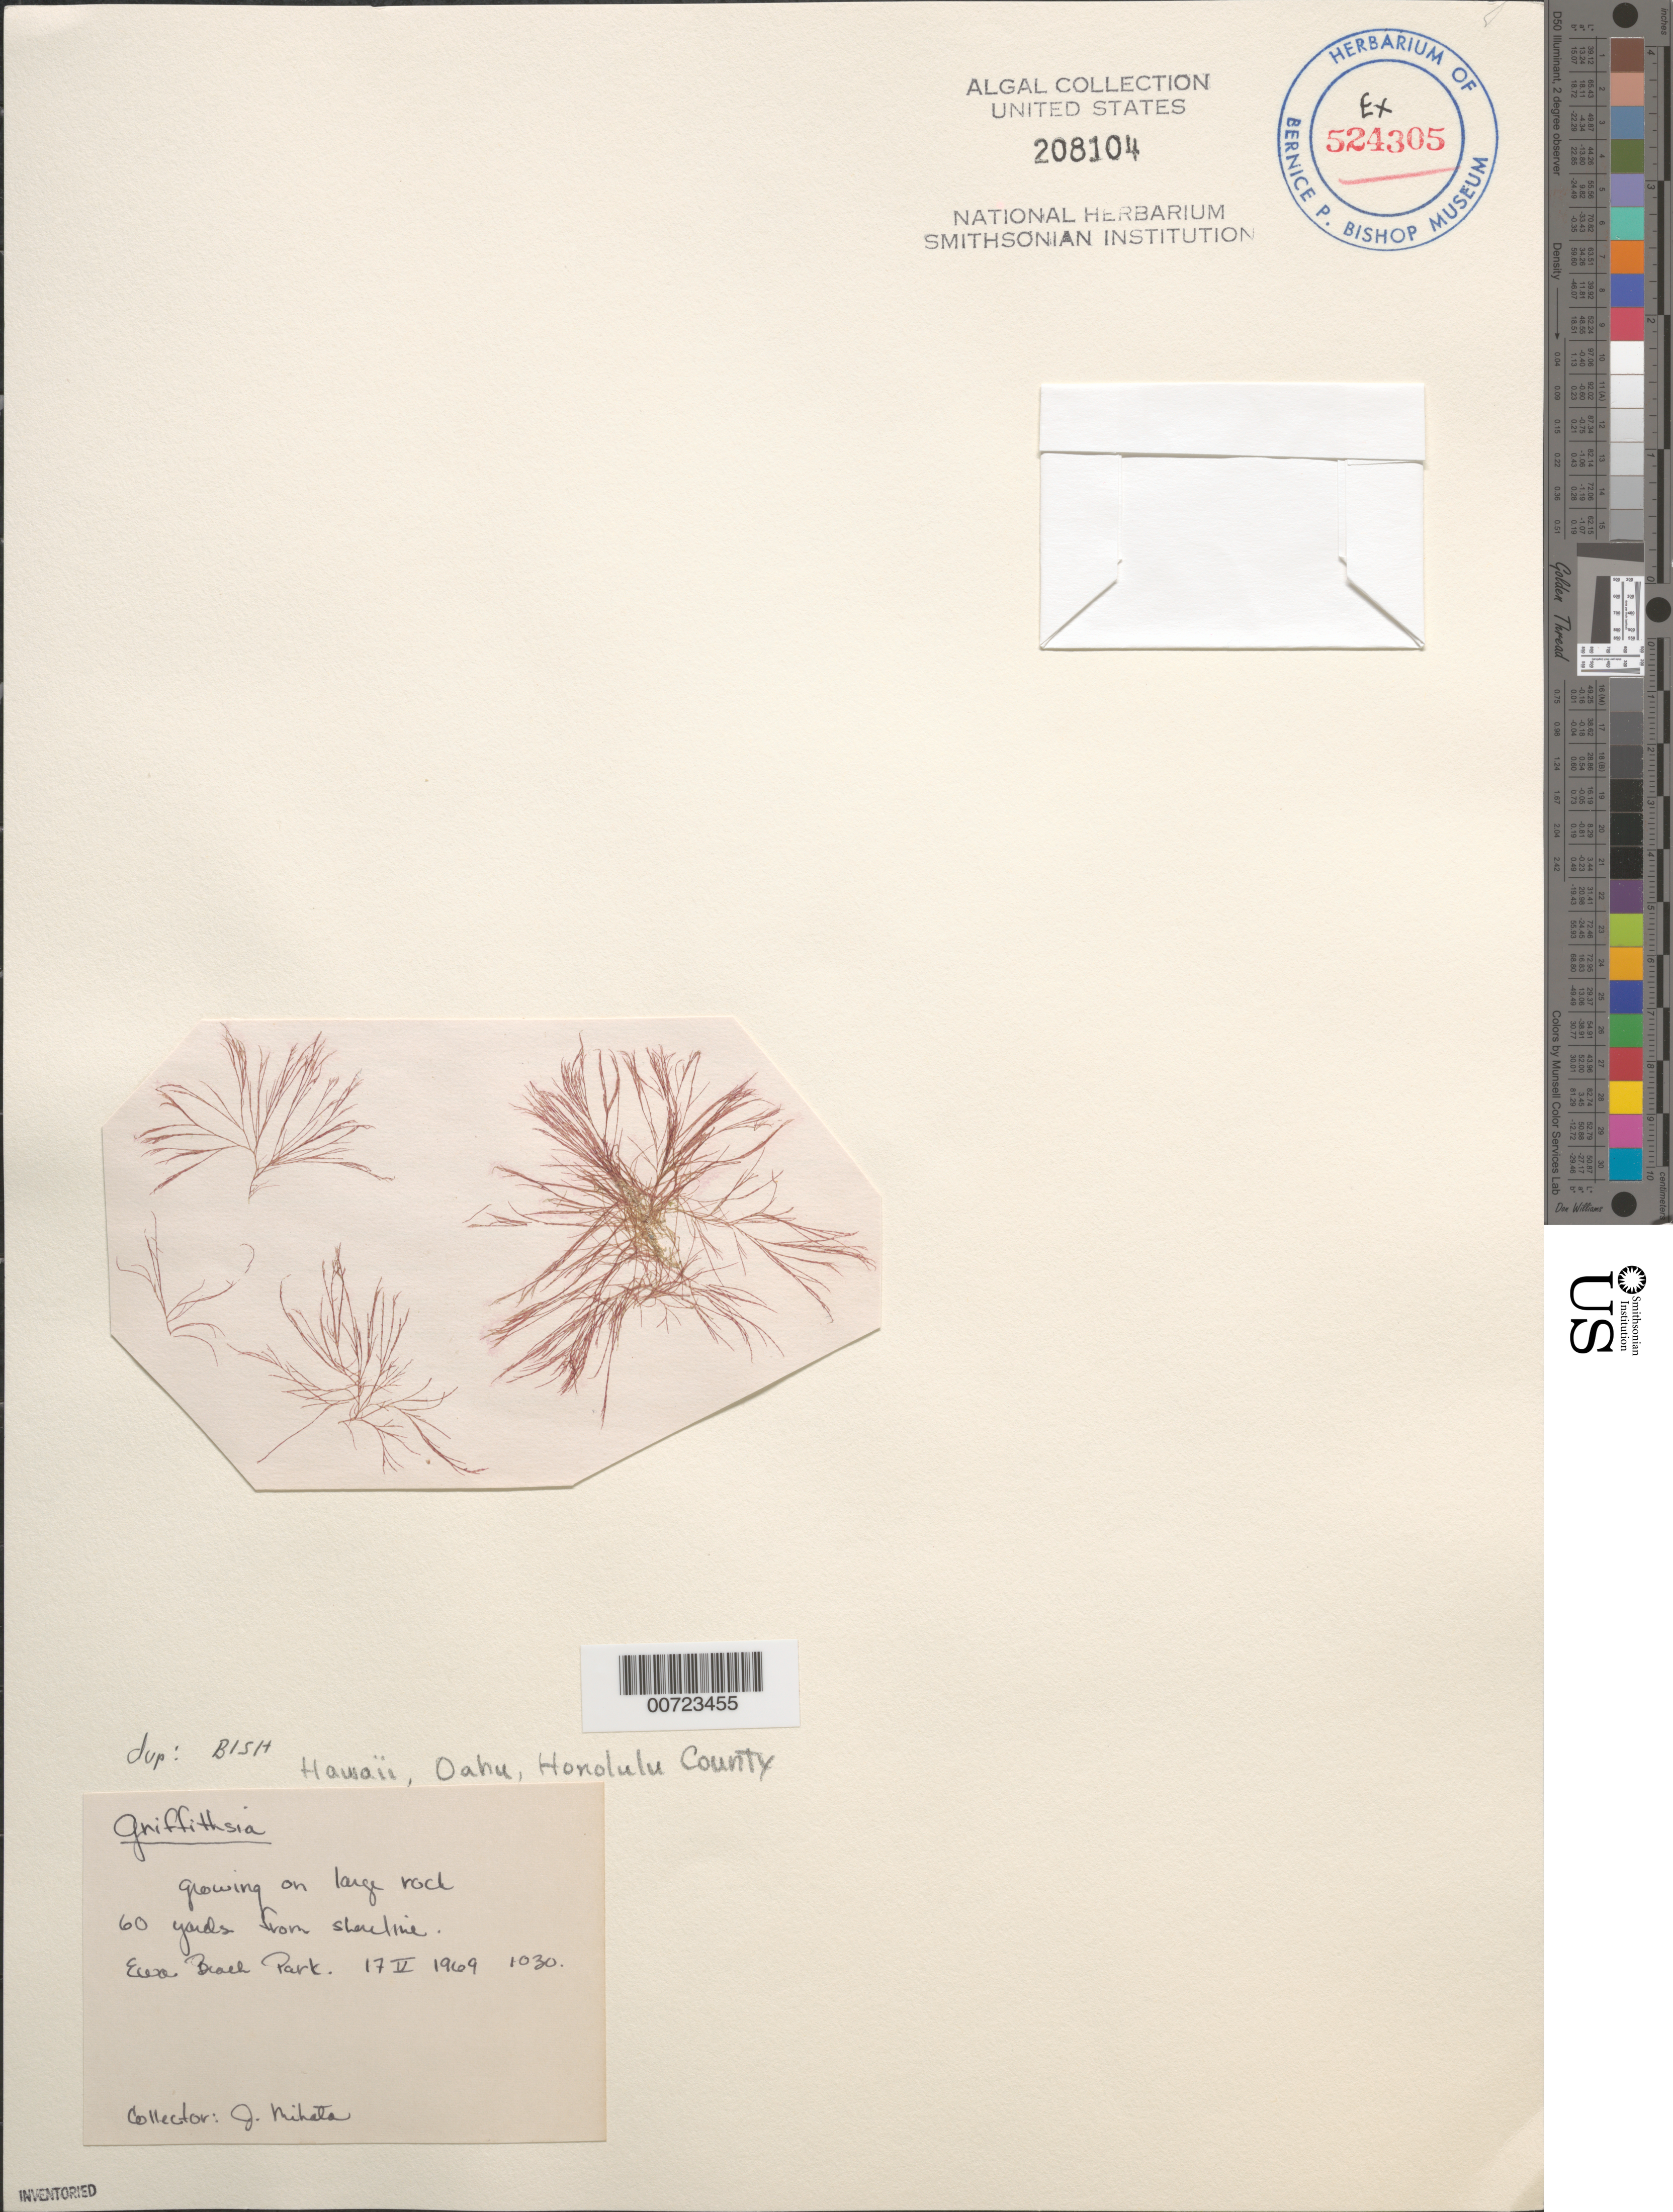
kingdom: Plantae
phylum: Rhodophyta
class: Florideophyceae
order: Ceramiales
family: Wrangeliaceae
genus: Griffithsia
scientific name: Griffithsia sp.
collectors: J. Mihata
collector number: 1030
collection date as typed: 17 May 1969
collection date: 1969-05-17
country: United States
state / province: Hawaii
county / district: Honolulu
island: Oahu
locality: Ewa Beach Park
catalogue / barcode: US 208104